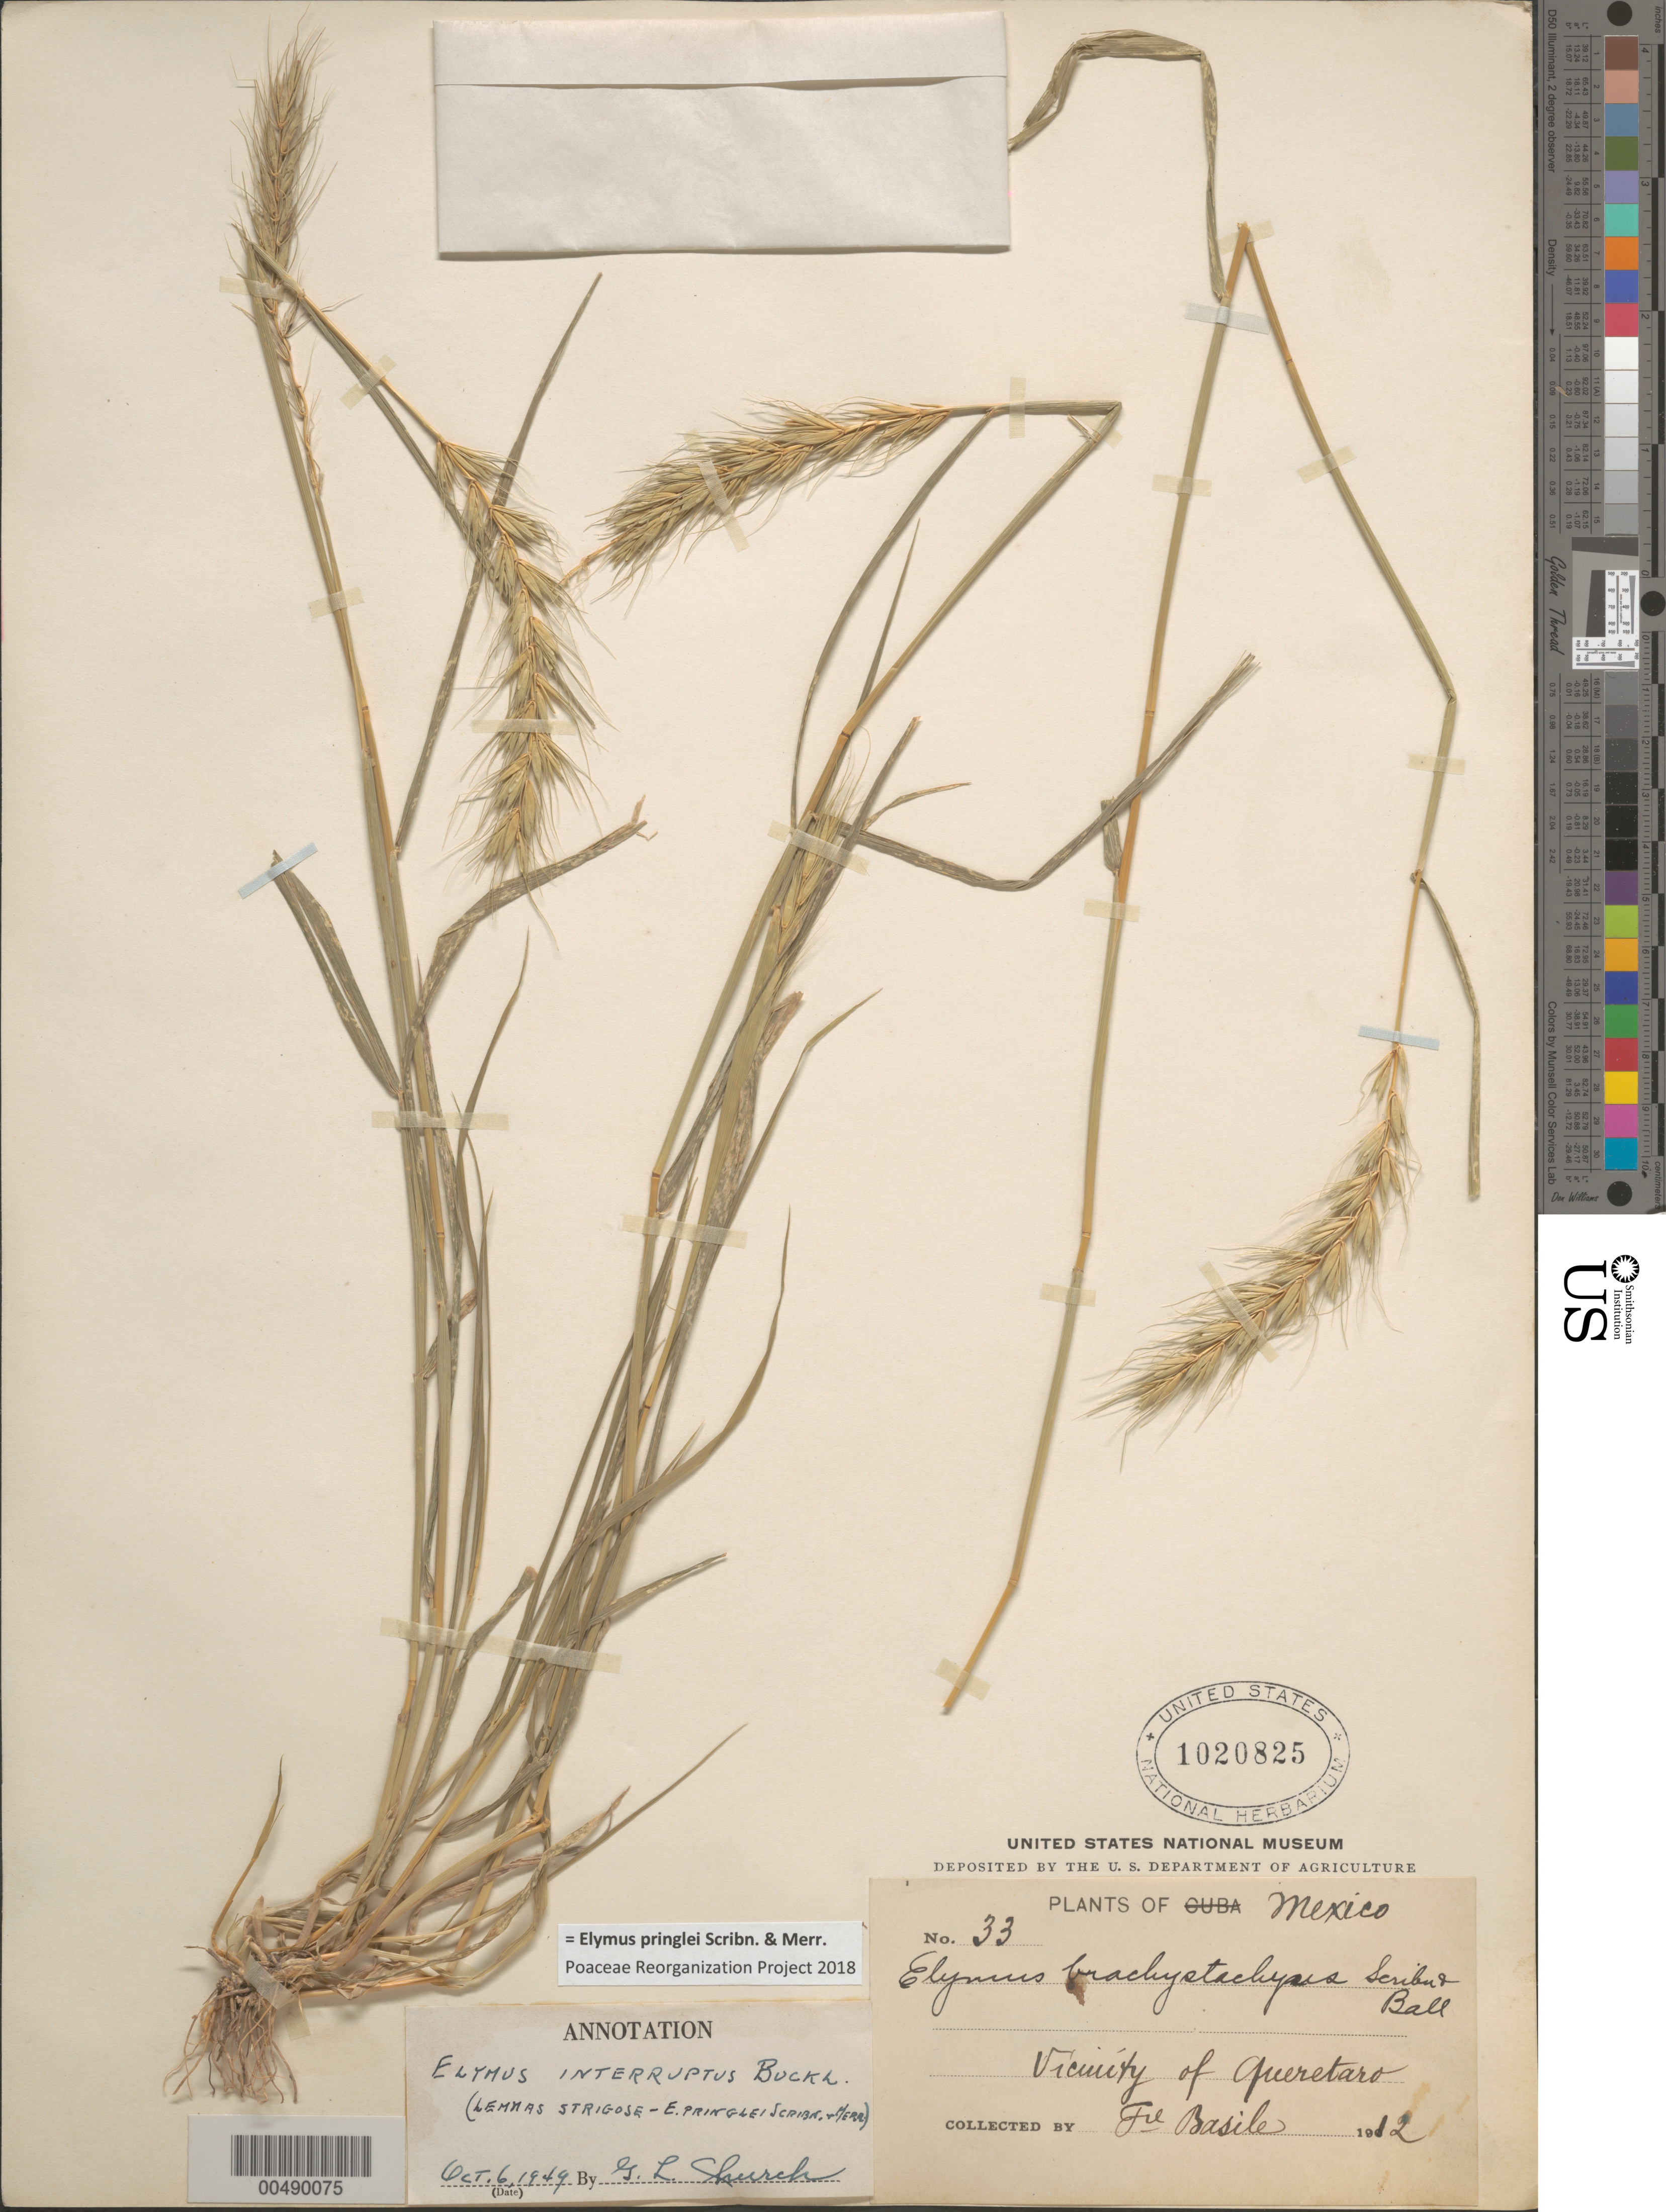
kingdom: Plantae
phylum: Tracheophyta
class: Liliopsida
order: Poales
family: Poaceae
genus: Elymus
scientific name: Elymus pringlei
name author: Scribn. & Merr.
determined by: Poaceae Reorganization Project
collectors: Bro. Basile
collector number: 33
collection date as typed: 1912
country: Mexico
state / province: Querétaro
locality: Vicinity of Querétaro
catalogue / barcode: US 1020825